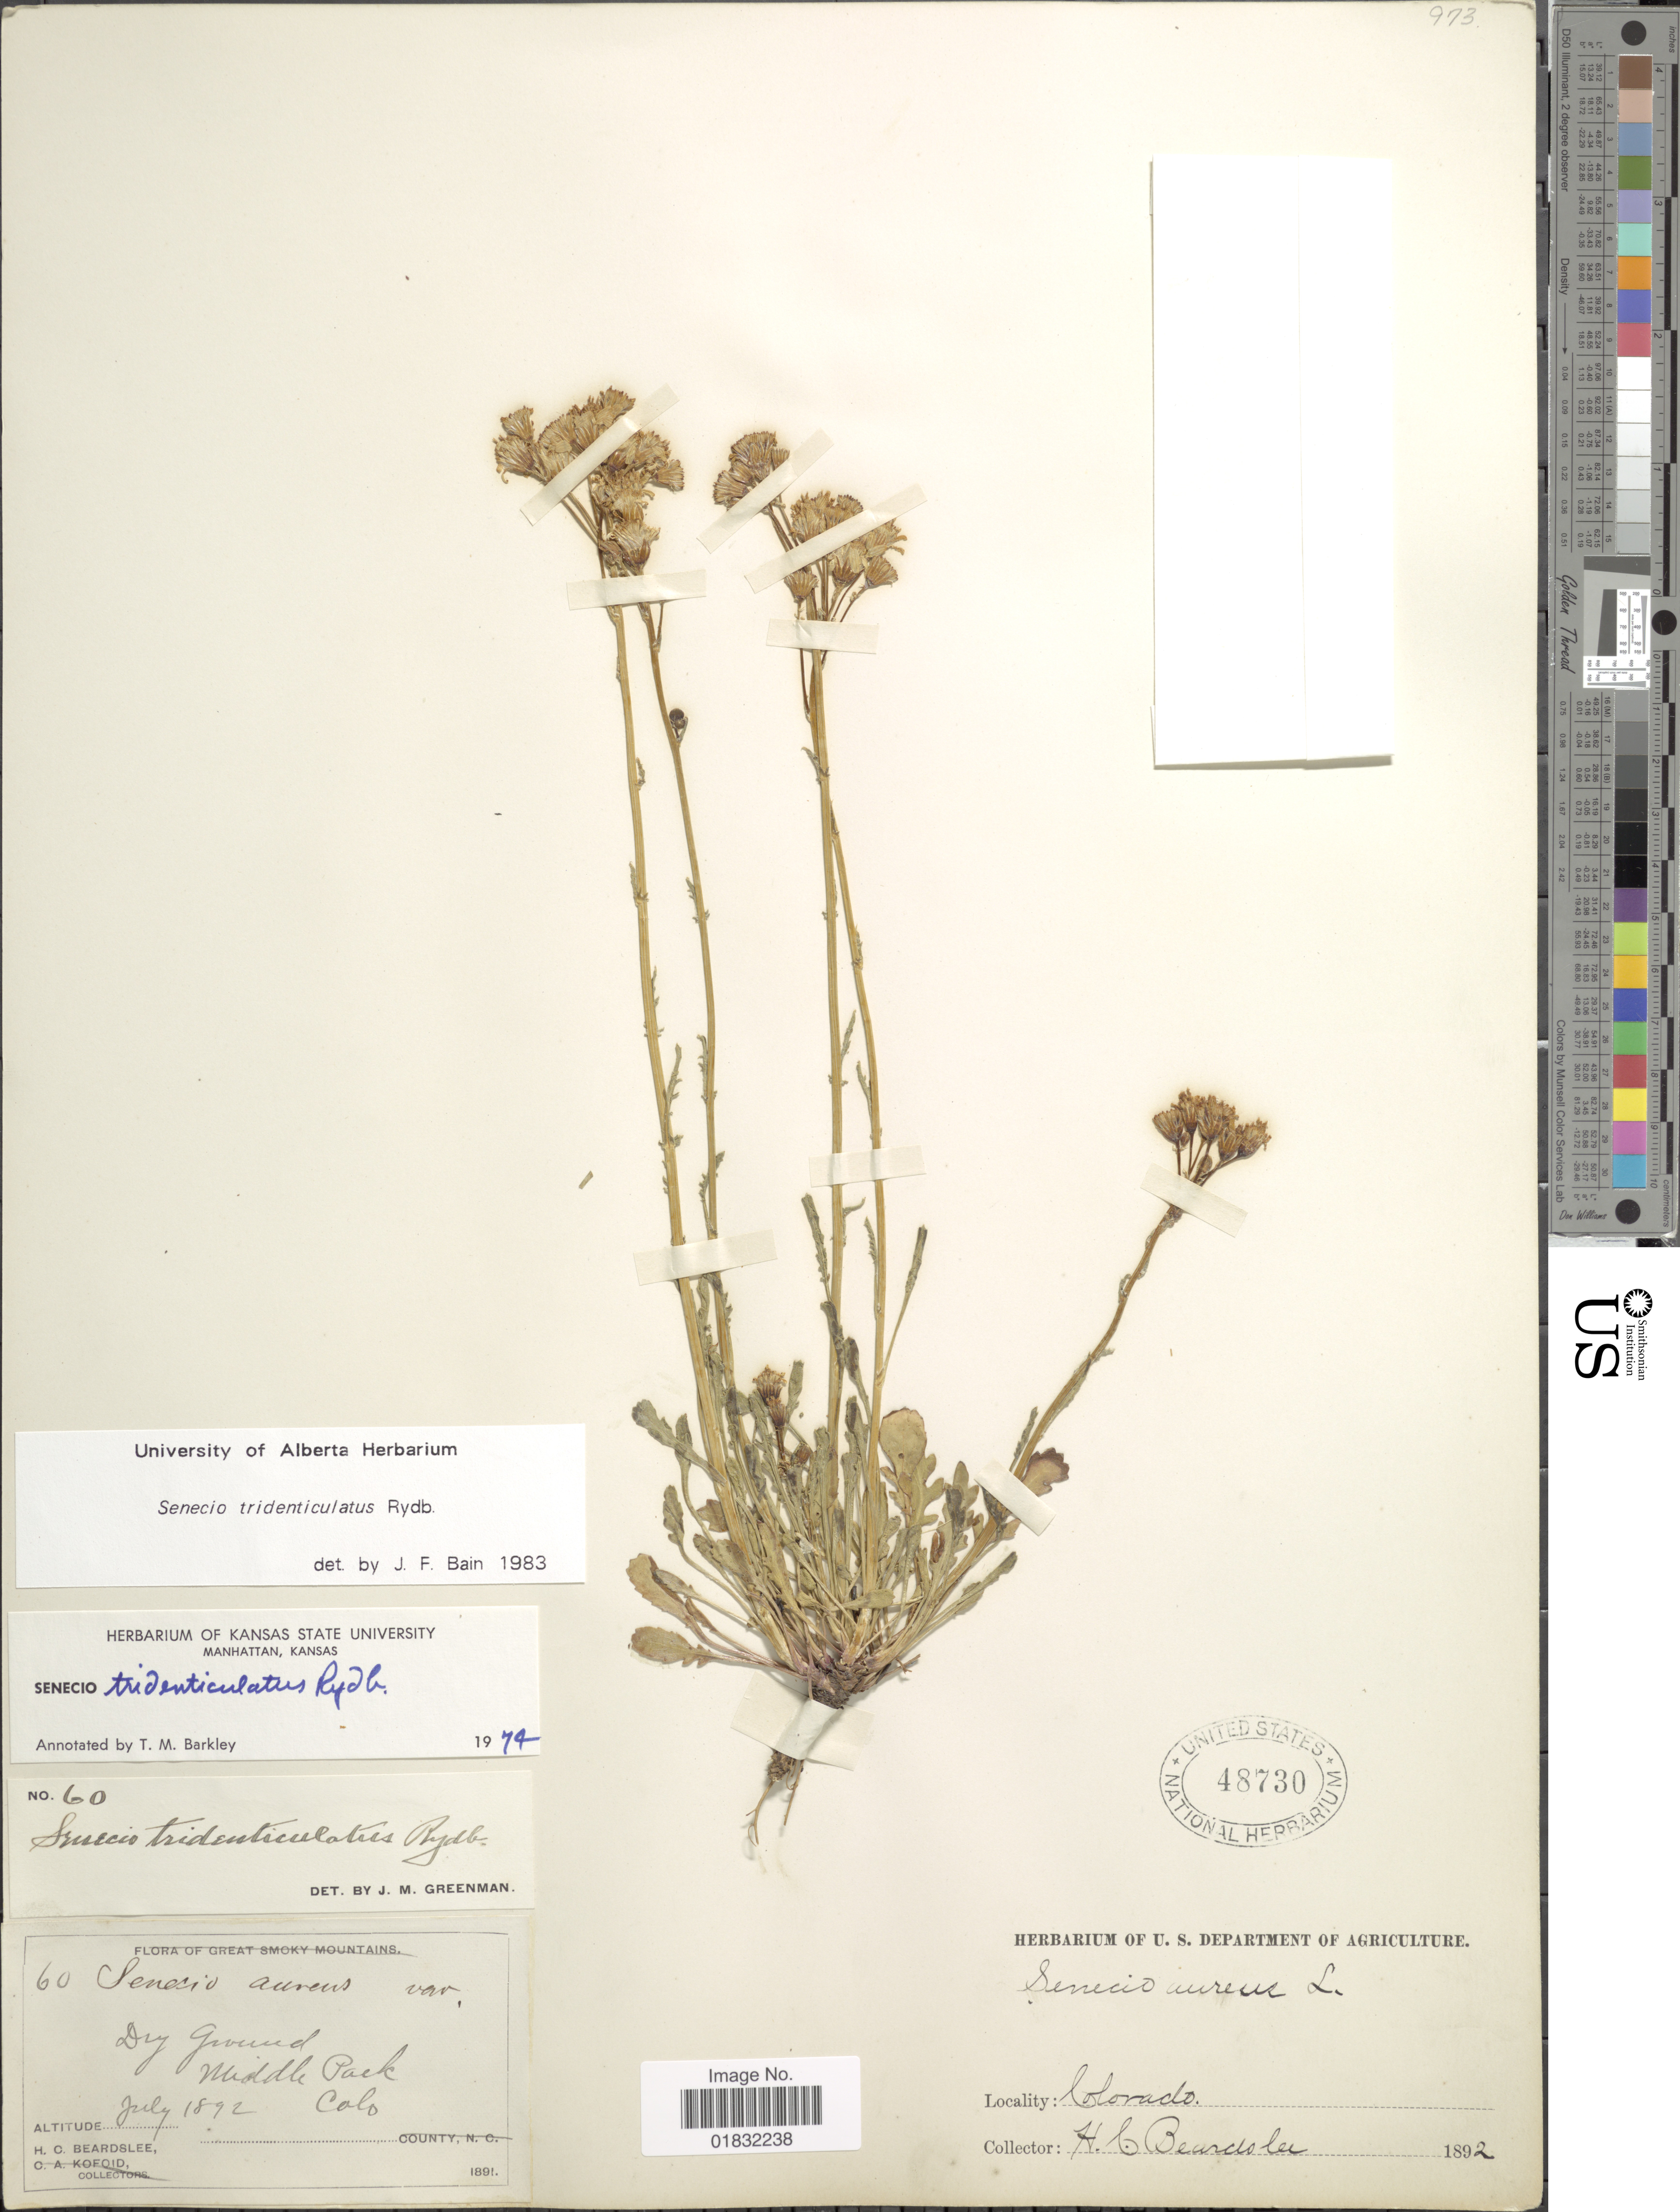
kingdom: Plantae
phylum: Tracheophyta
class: Magnoliopsida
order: Asterales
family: Asteraceae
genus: Packera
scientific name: Packera tridenticulata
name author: (Rydb.) W.A. Weber & Á. Löve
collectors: H. Beardslee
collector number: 60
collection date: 1892-07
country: United States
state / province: Colorado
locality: Dry ground, Middle Peak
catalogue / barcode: US 48730